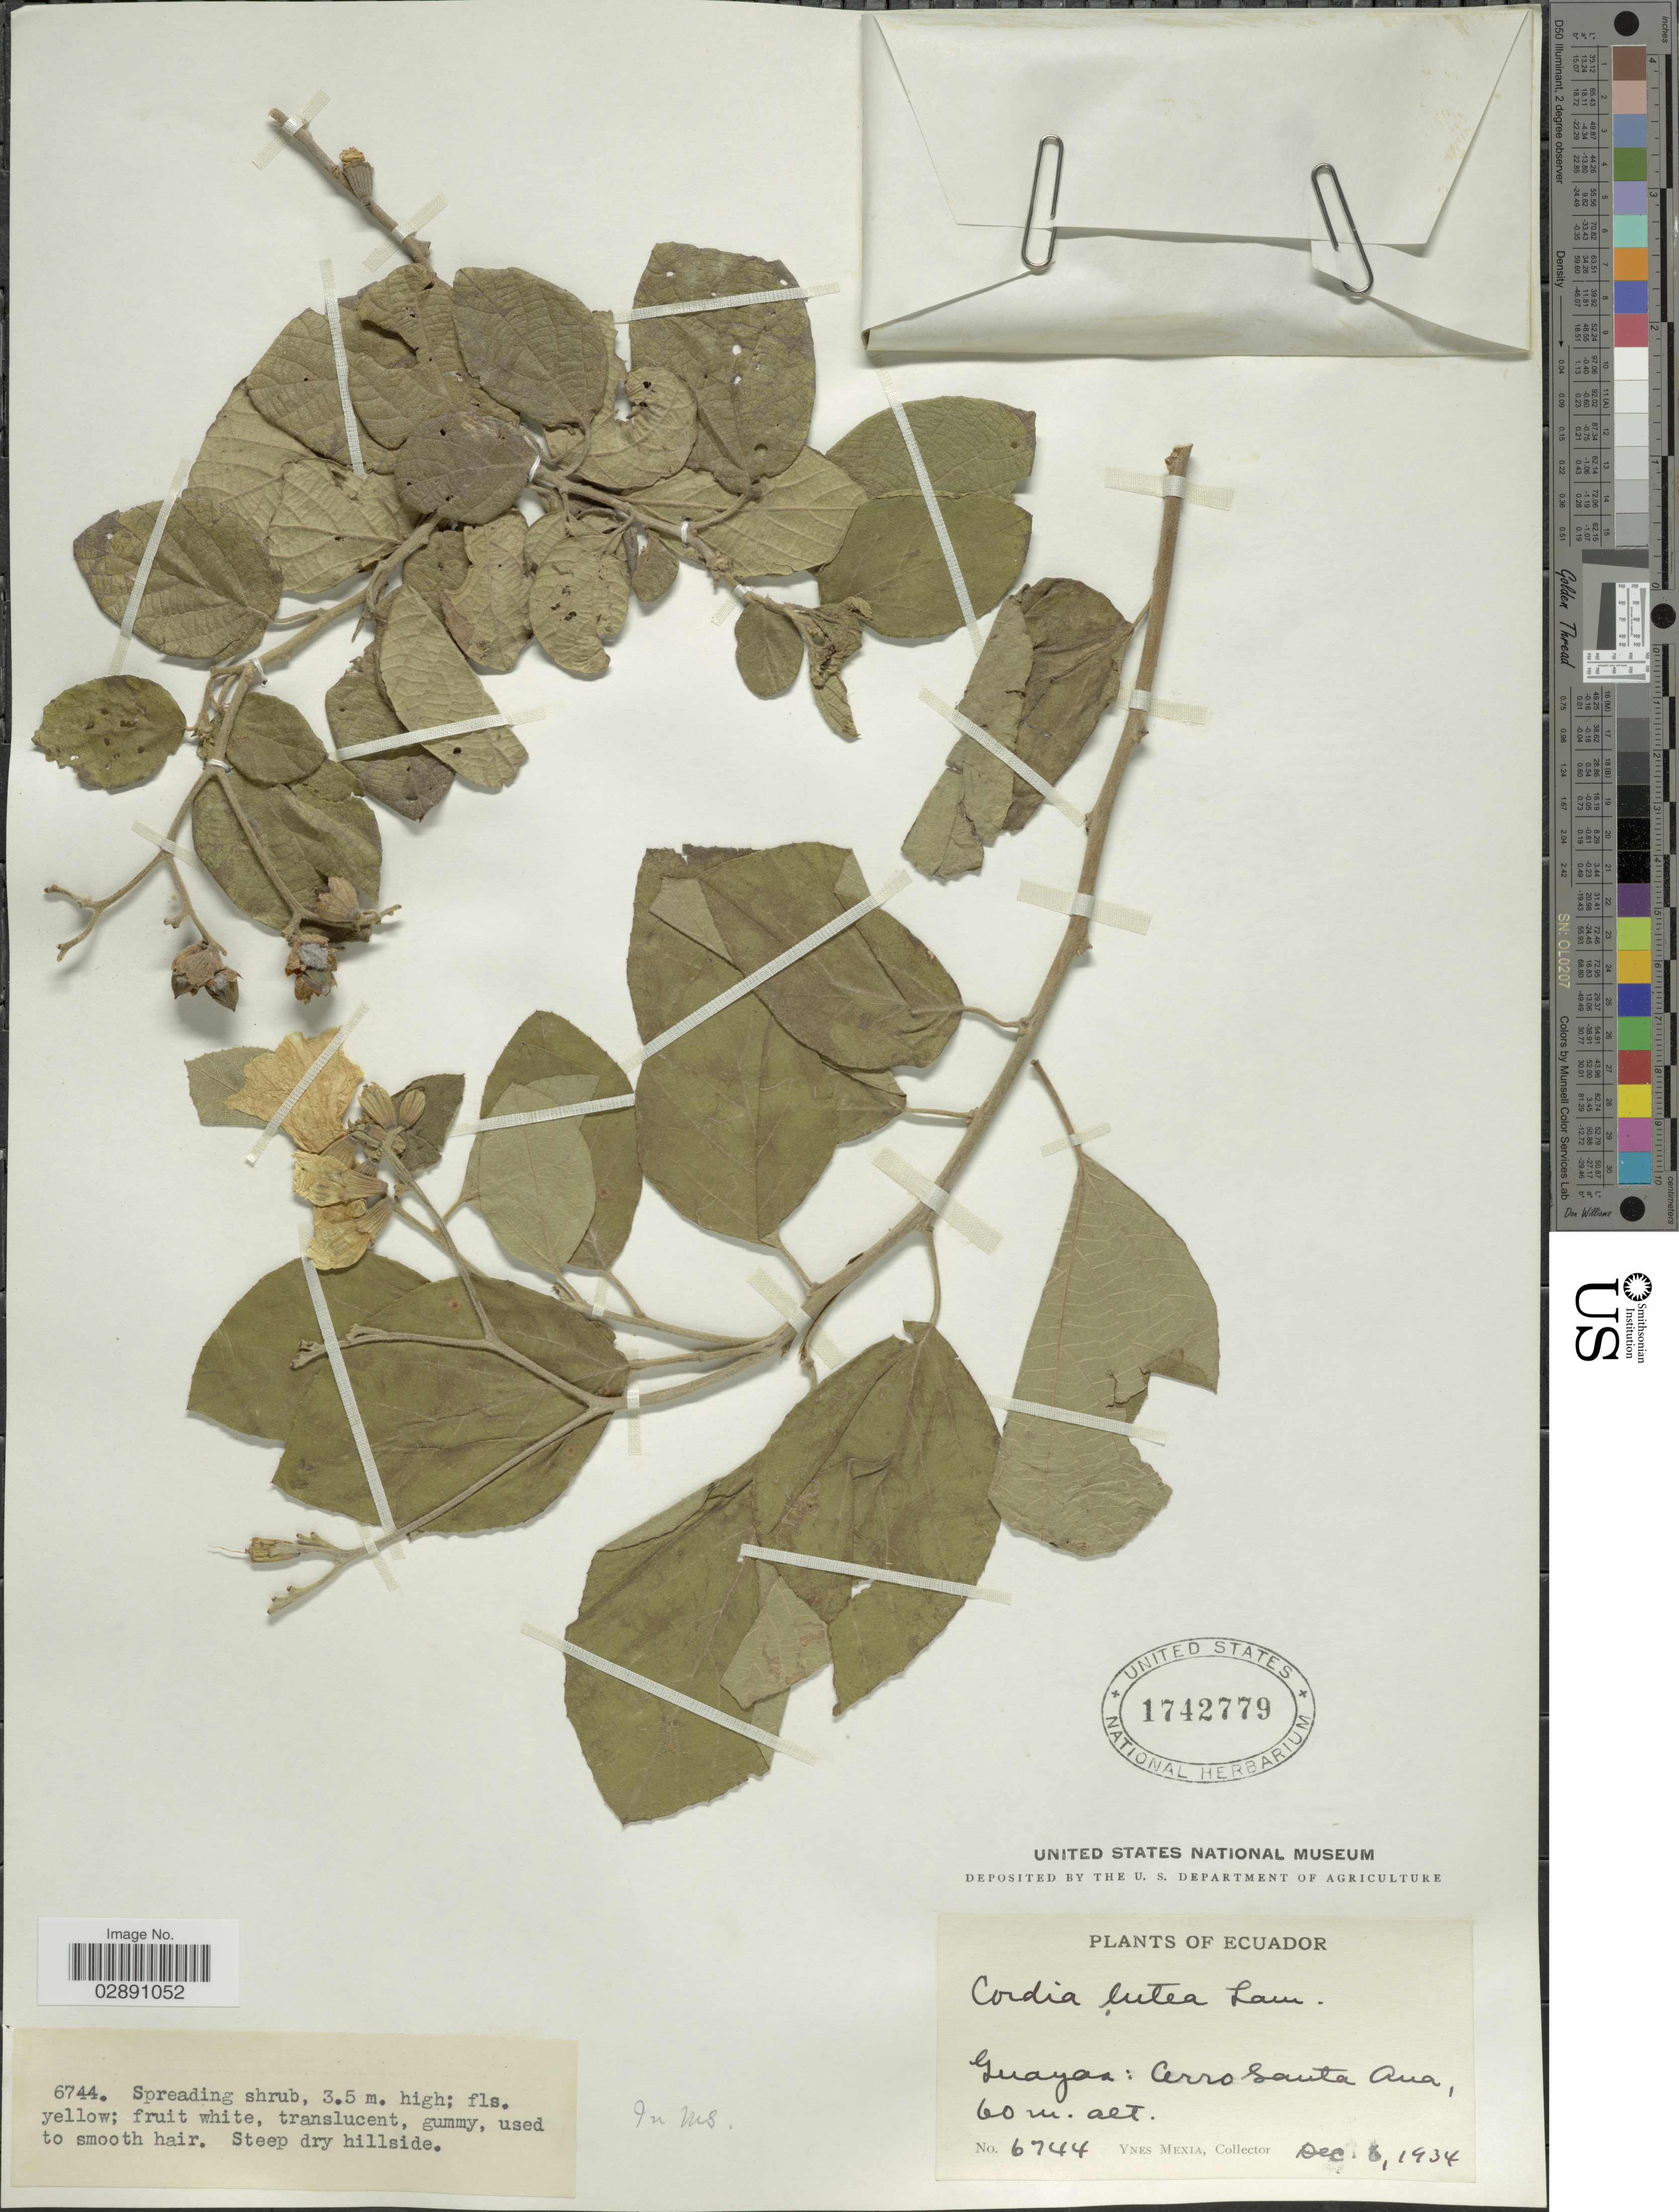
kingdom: Plantae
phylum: Tracheophyta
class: Magnoliopsida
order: Boraginales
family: Cordiaceae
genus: Cordia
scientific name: Cordia lutea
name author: Lam.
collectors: Y. Mexia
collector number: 6744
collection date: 1934-12-08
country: Ecuador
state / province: Guayas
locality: Cerro Santa Ana.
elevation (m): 60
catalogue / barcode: US 1742779